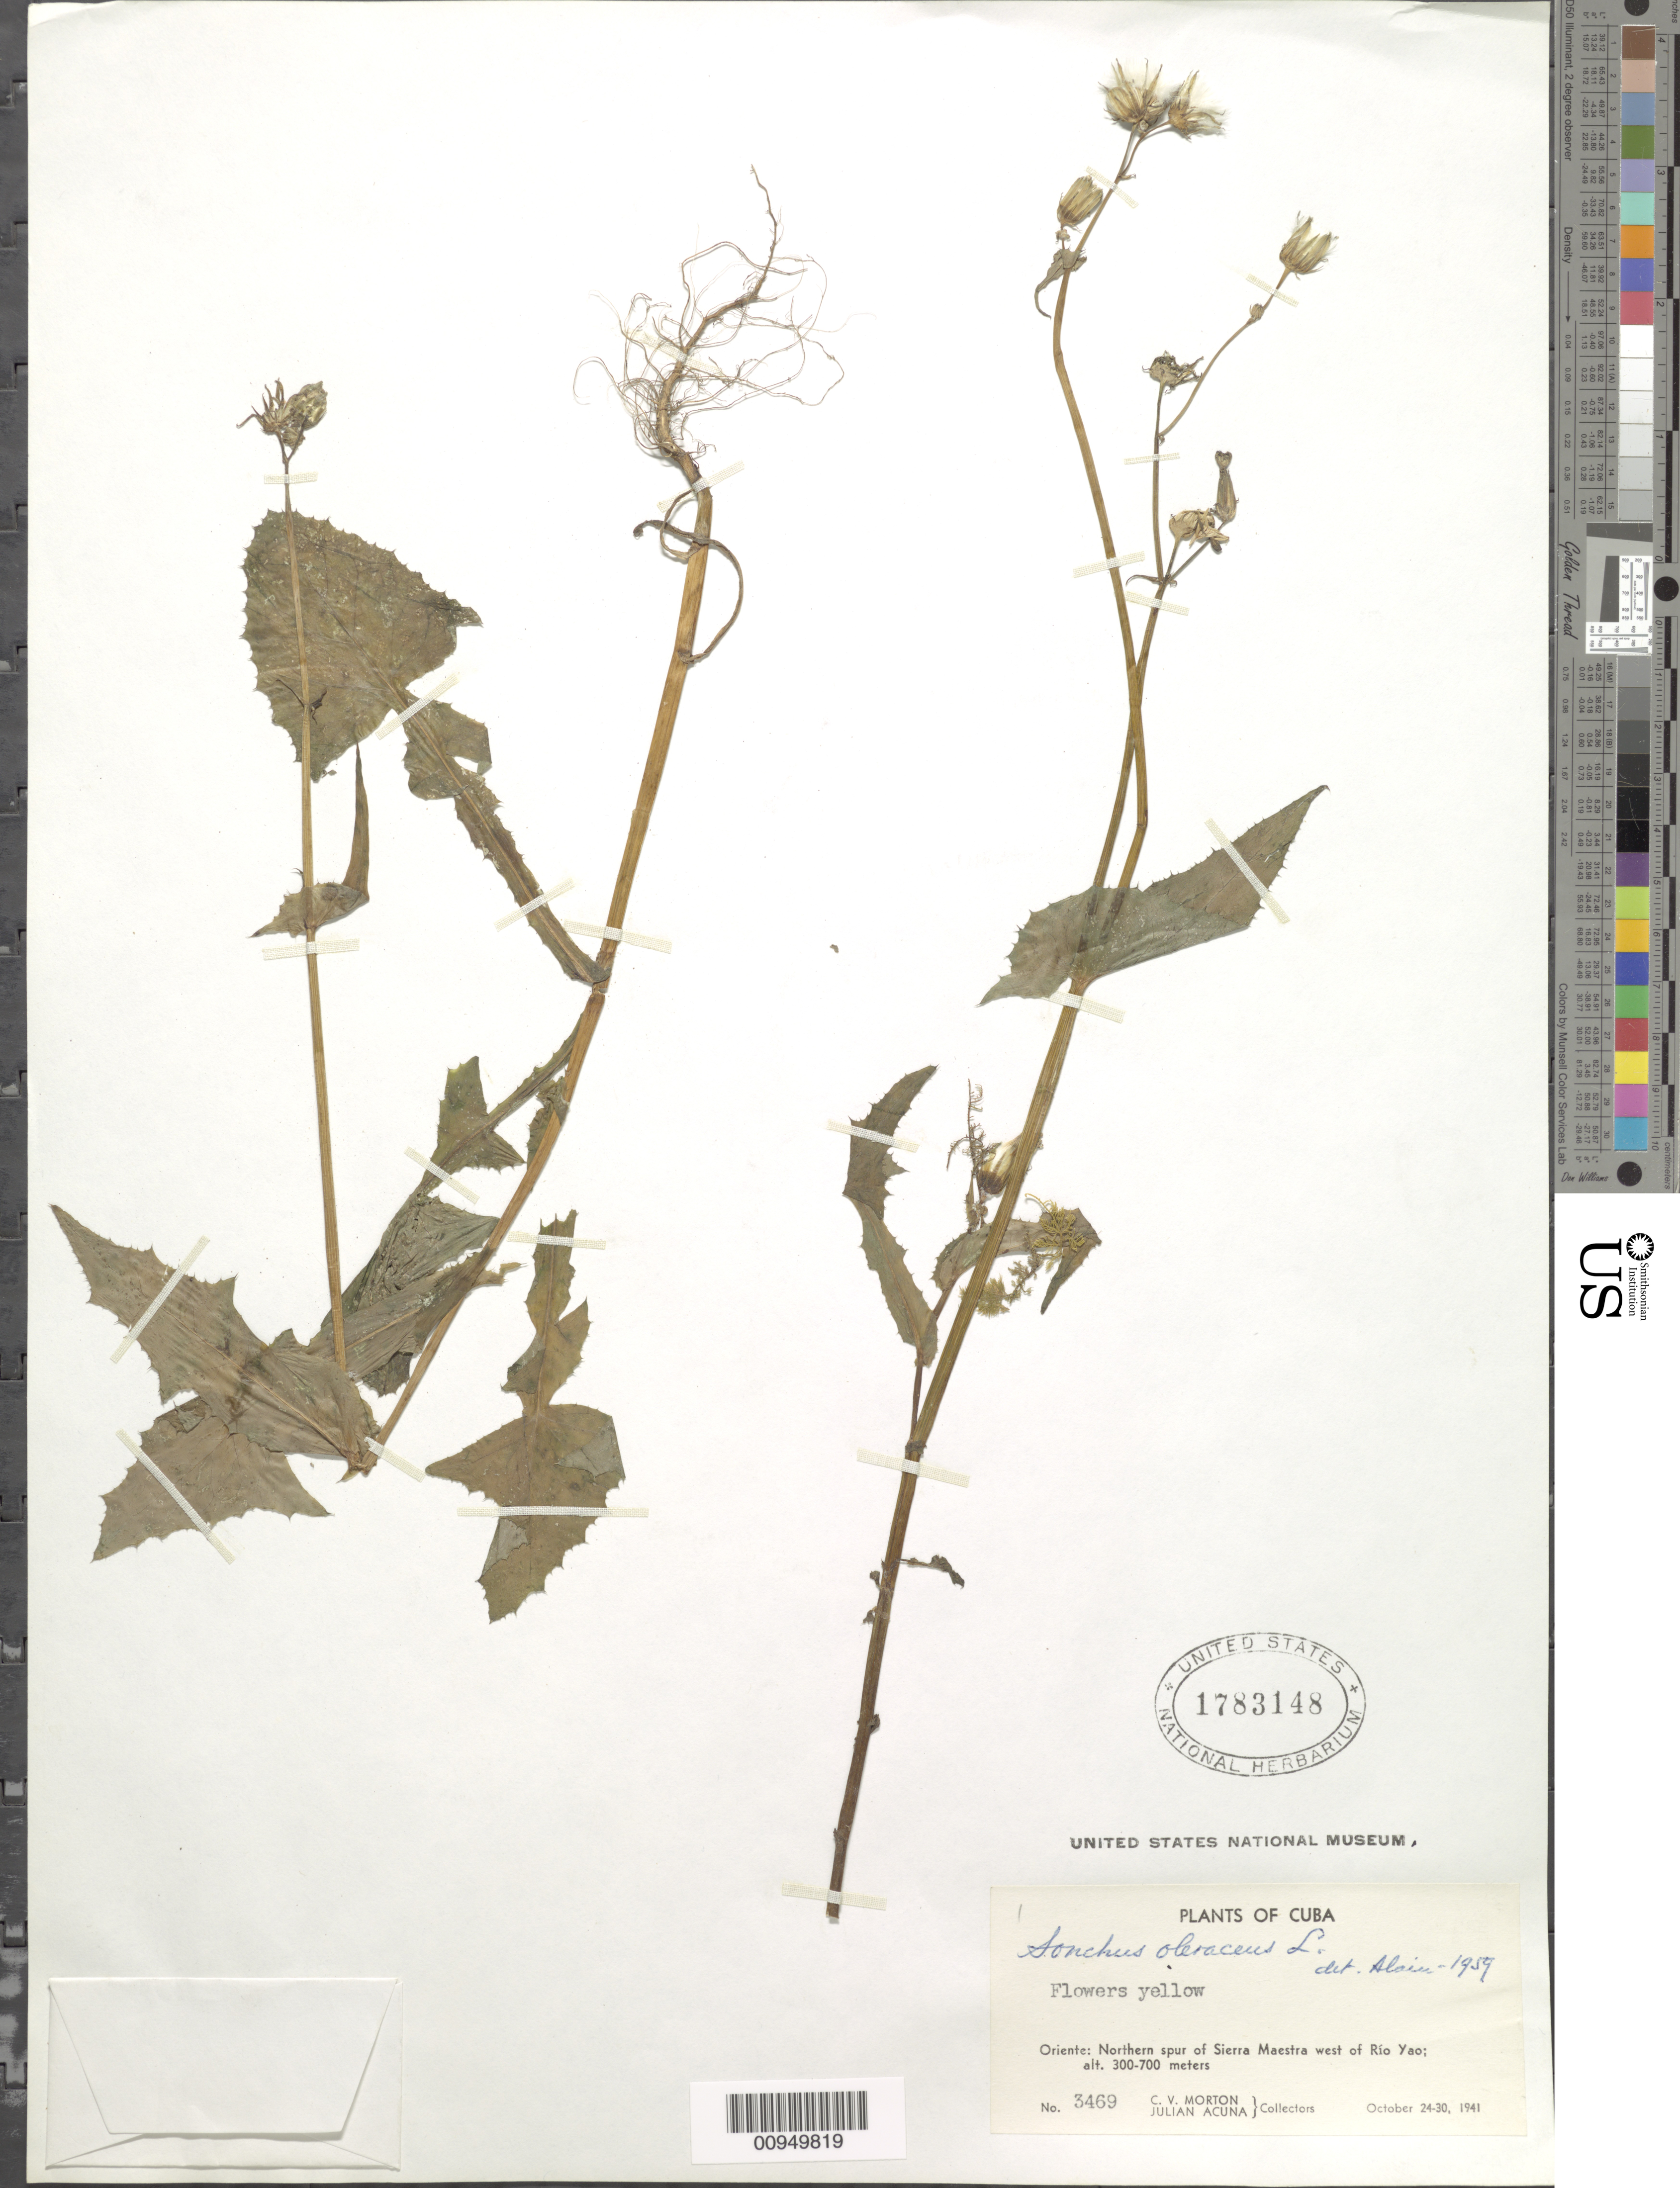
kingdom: Plantae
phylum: Tracheophyta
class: Magnoliopsida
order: Asterales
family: Asteraceae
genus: Sonchus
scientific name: Sonchus oleraceus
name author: L.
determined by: Liogier, Alain H.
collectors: C. V. Morton & J. Acuña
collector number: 3469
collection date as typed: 24 Oct 1941 to 30 Oct 1941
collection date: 1941-10-24/1941-10-30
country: Cuba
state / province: Oriente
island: Cuba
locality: Northern spur of Sierra Maestra, W of Río Yao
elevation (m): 300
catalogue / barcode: US 1783148